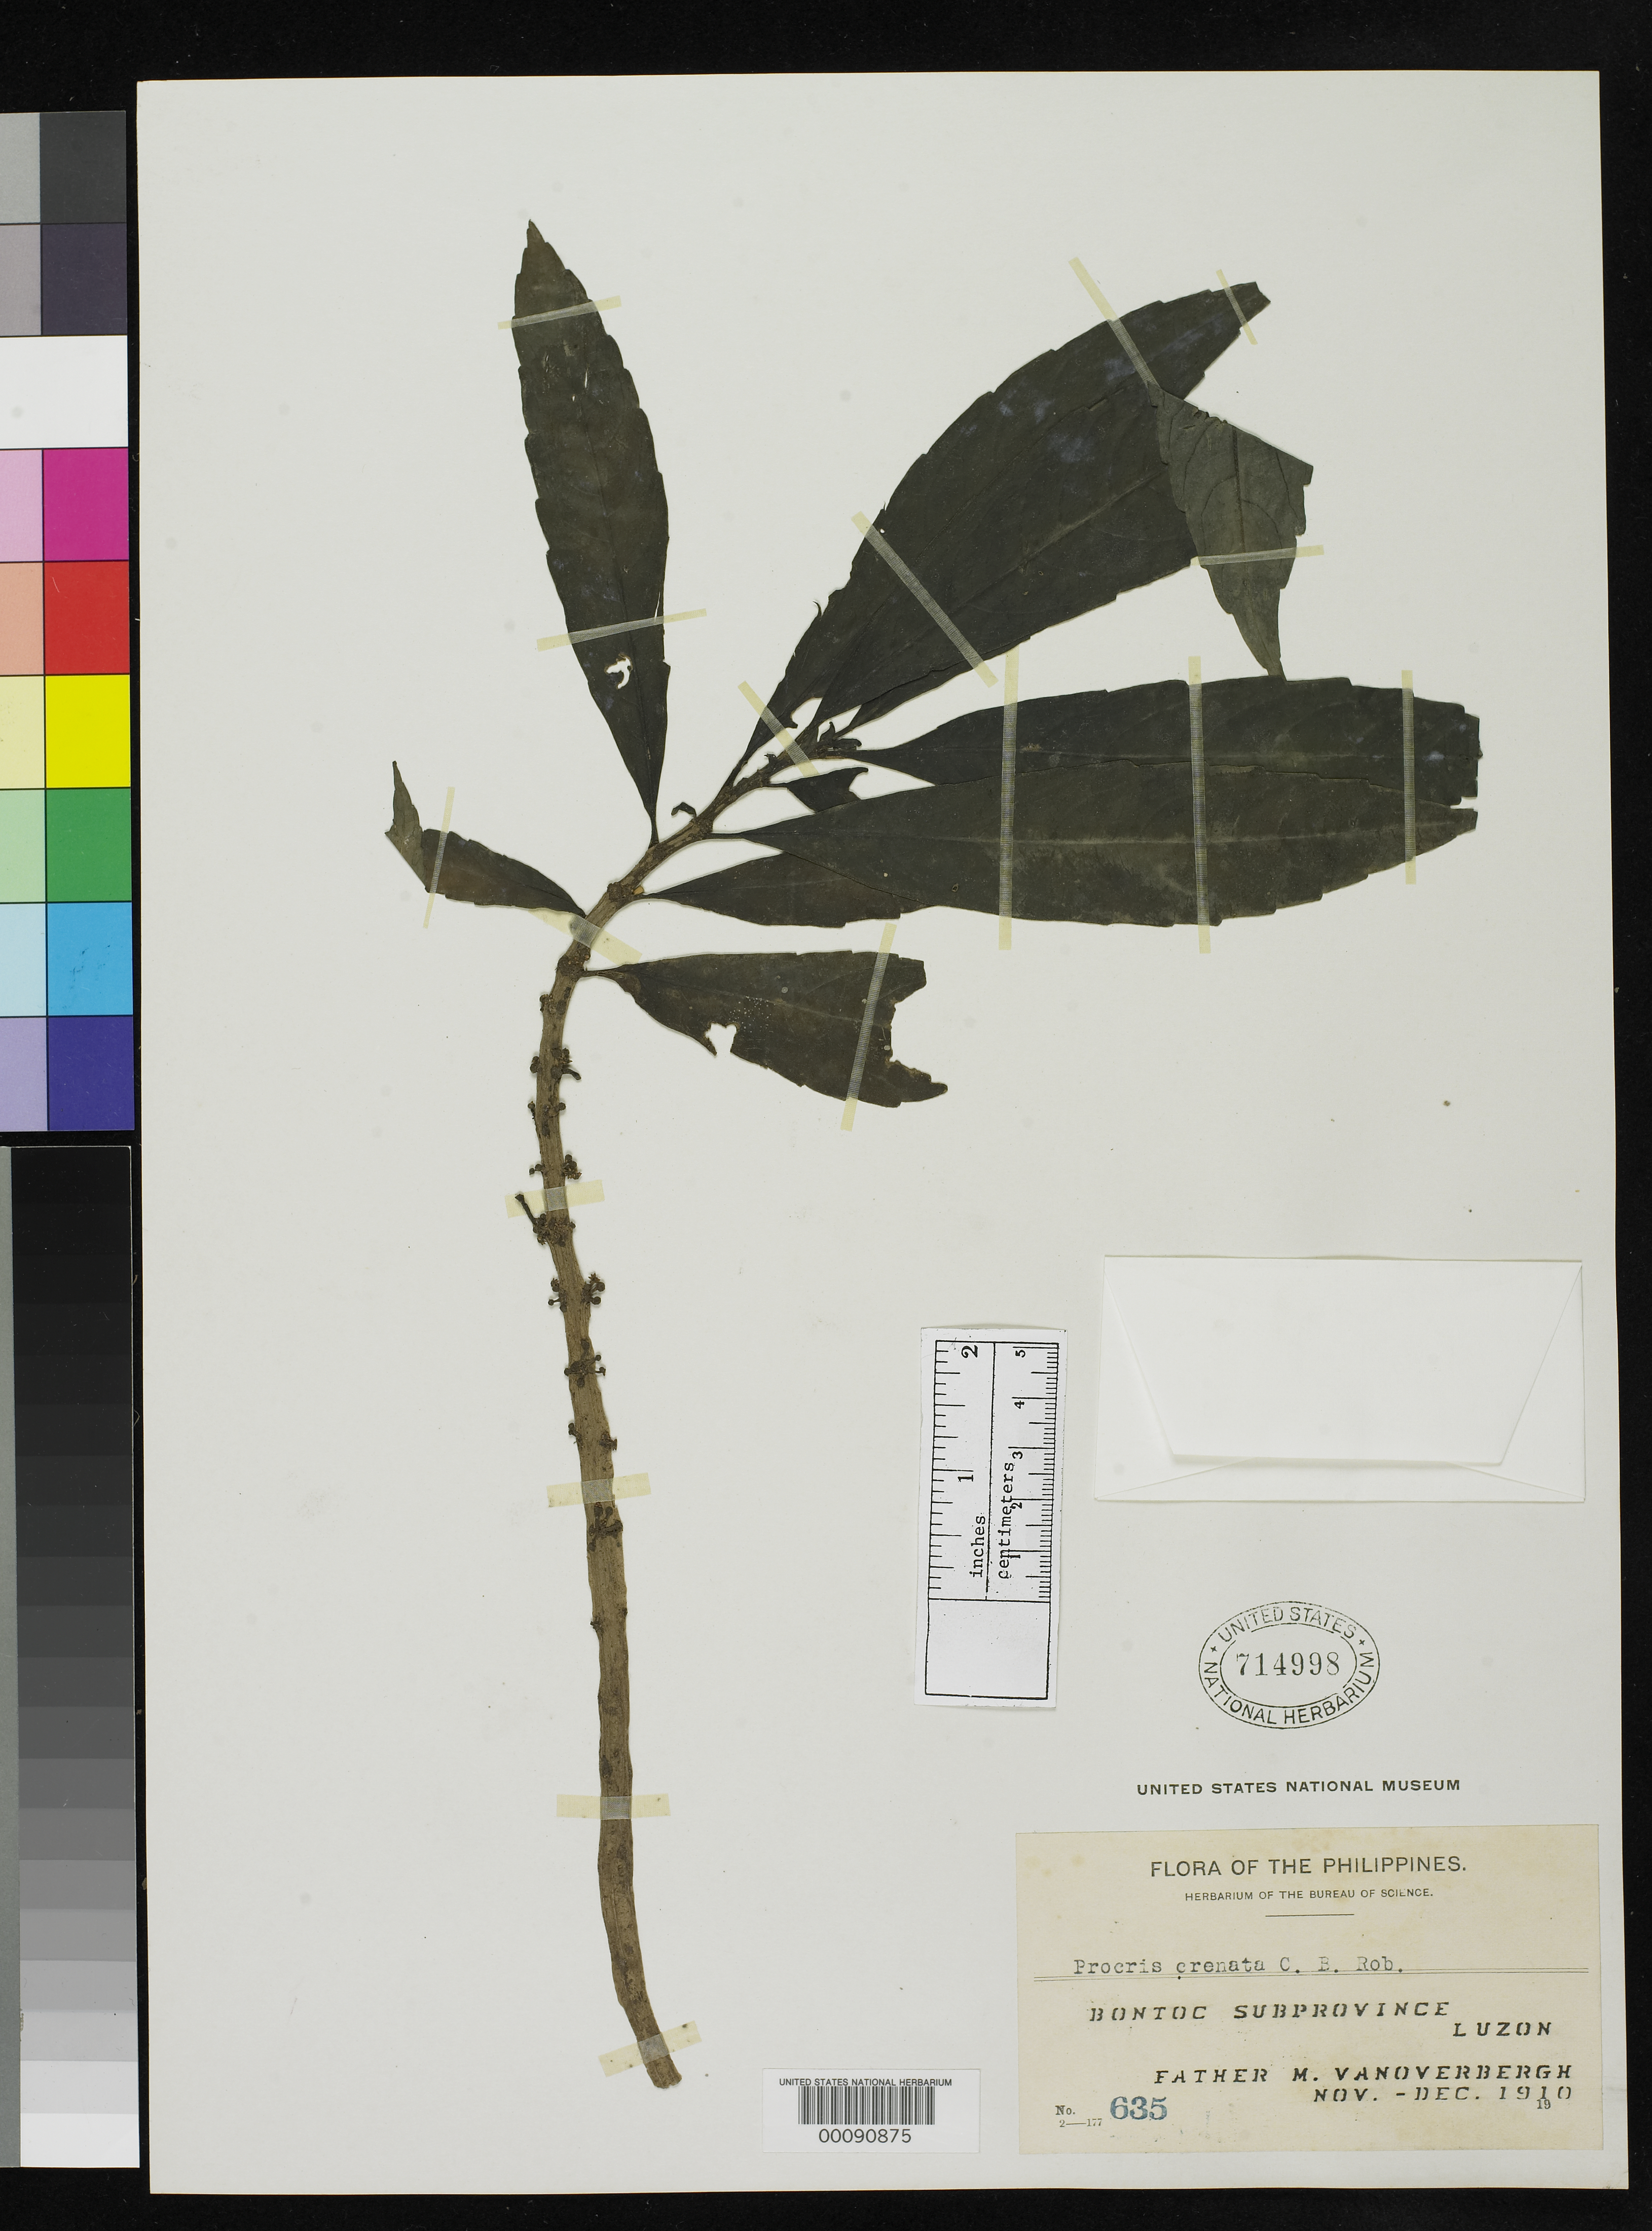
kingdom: Plantae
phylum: Tracheophyta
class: Magnoliopsida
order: Rosales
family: Urticaceae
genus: Procris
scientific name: Procris crenata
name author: C.B. Rob.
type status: Isosyntype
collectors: M. Vanoverbergh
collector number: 635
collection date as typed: Nov 1910 to -- Dec 1910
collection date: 1910-11/1910-12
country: Philippines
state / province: Cordillera (Administrative Region)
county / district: Mountain province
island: Luzon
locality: Bontoc Subprov.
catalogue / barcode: US 714998